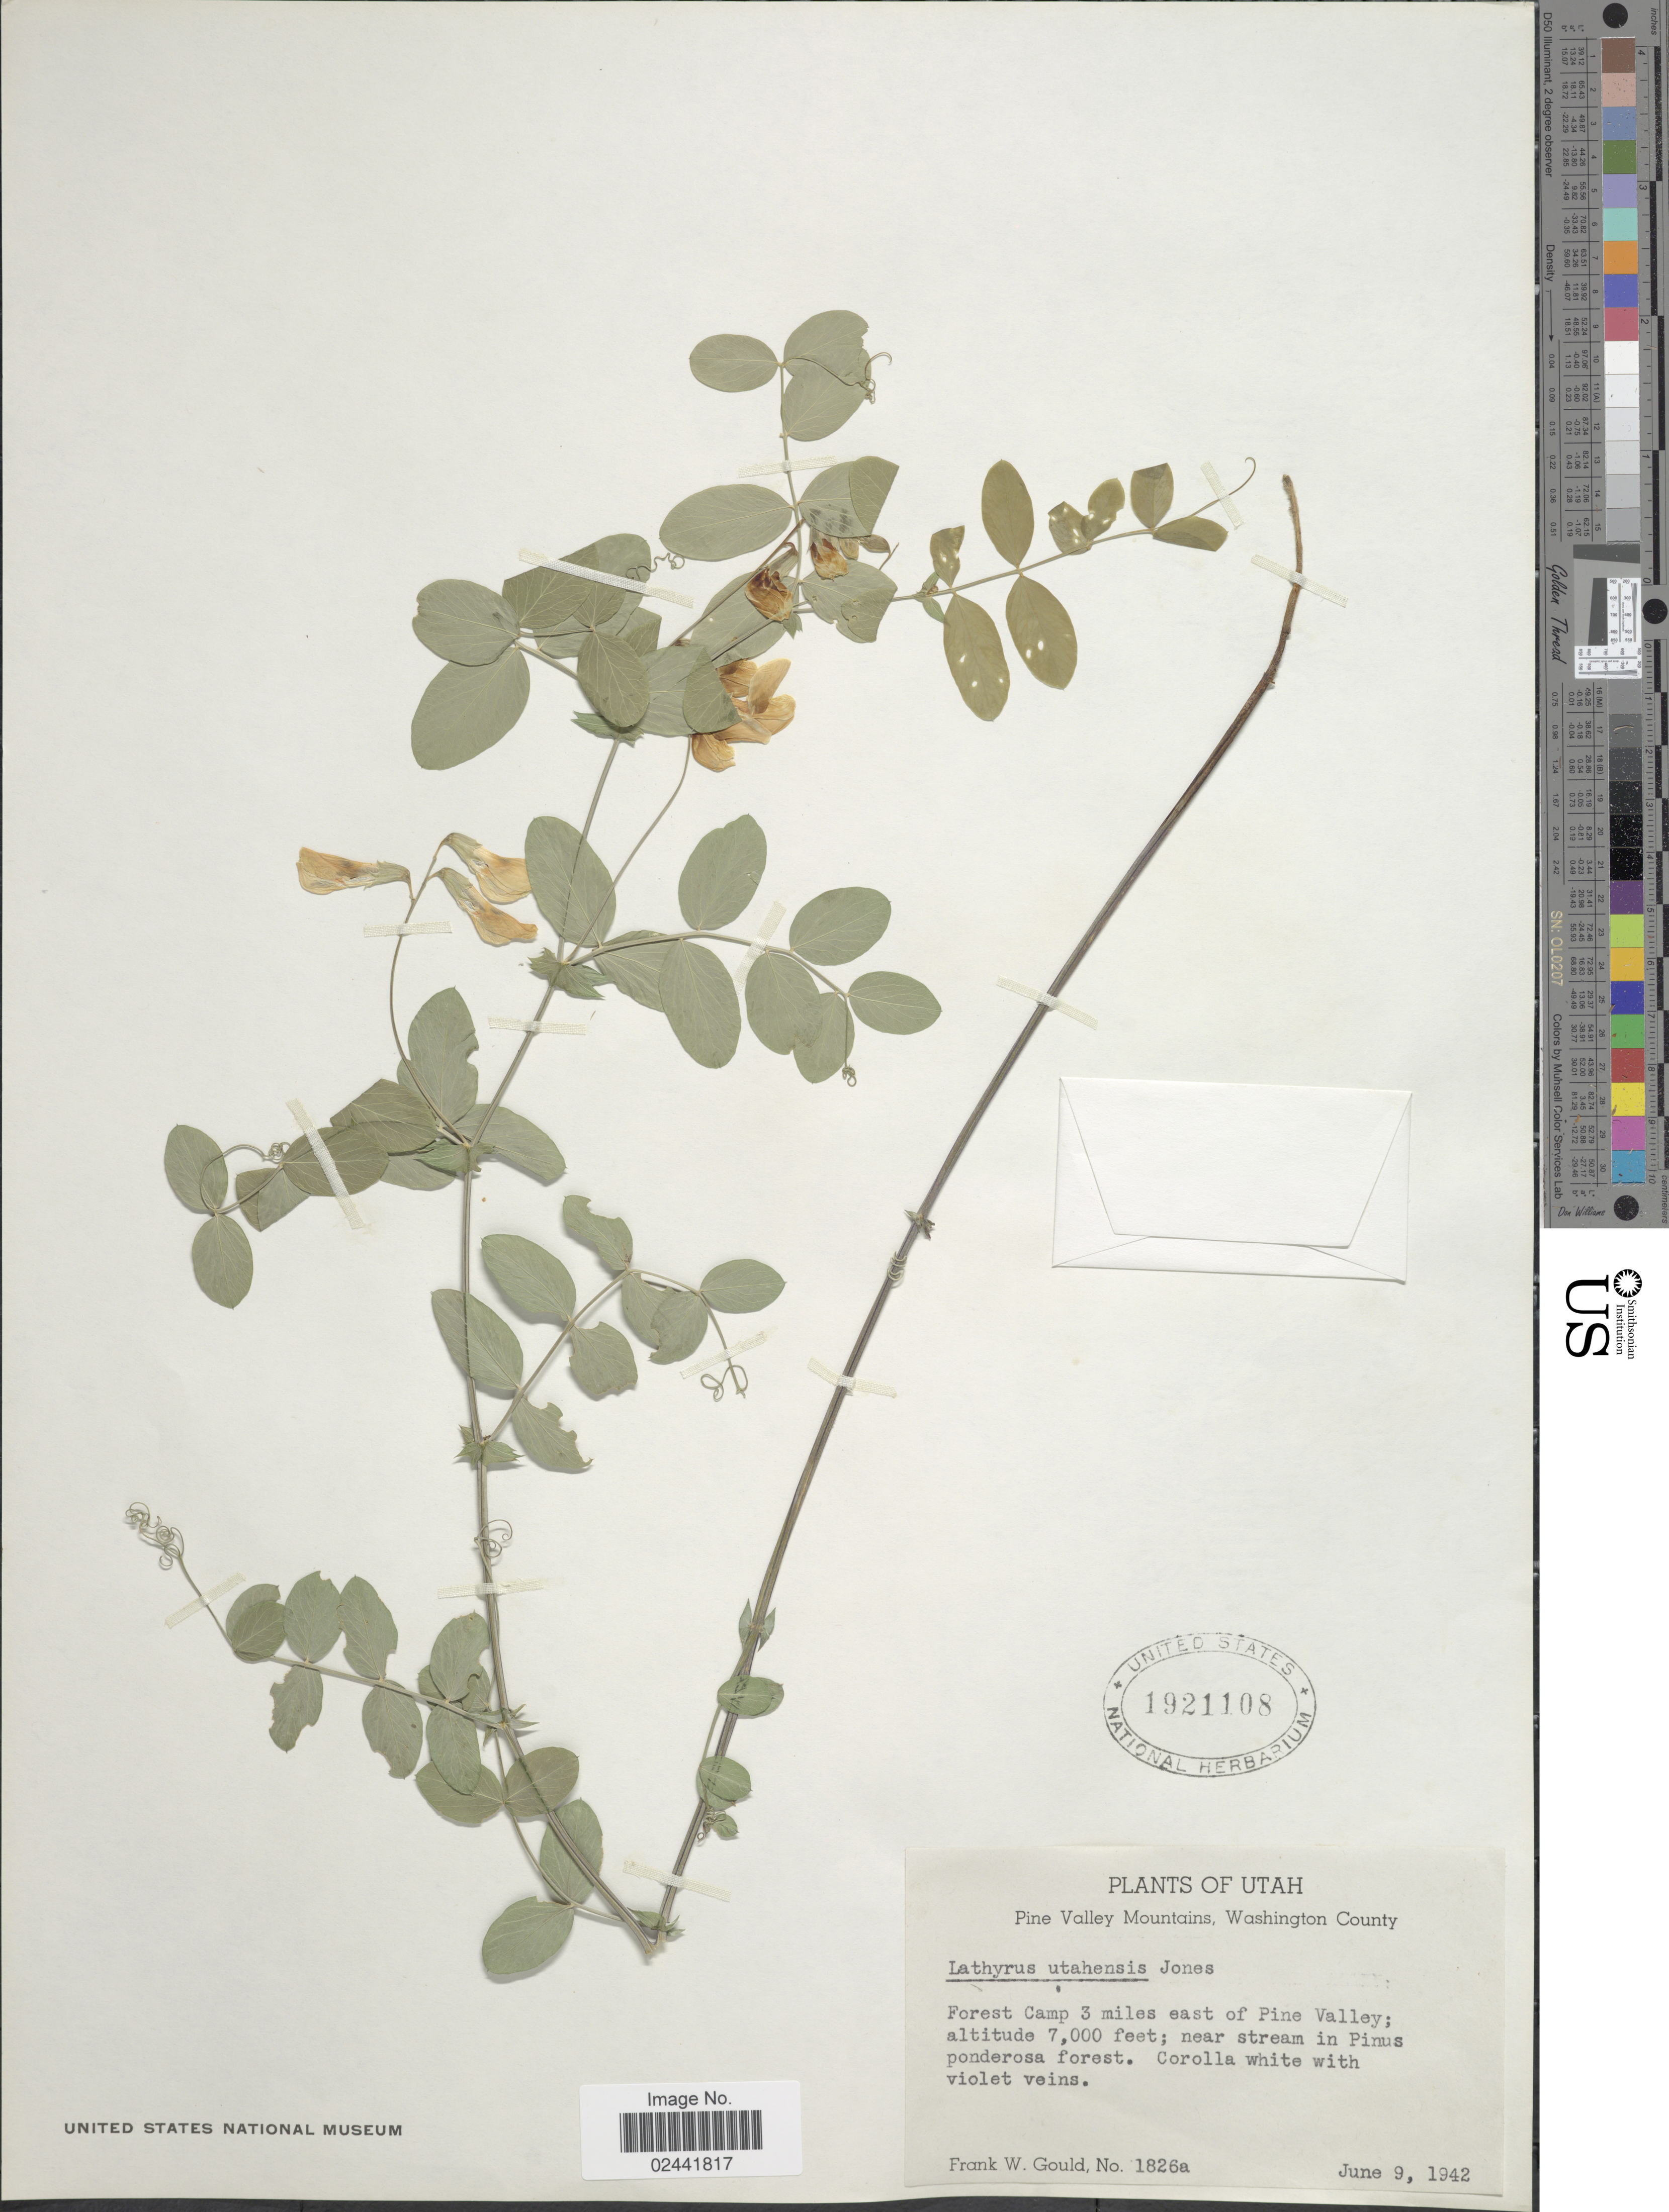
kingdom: Plantae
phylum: Tracheophyta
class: Magnoliopsida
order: Fabales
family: Fabaceae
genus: Lathyrus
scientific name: Lathyrus utahensis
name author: M.E. Jones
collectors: F. W. Gould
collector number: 1826a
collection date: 1942-06-09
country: United States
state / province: Utah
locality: Pine Valley Mountains, Washington County. Forest Camp 3 miles east of Pine Valley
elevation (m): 2134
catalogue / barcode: US 1921108